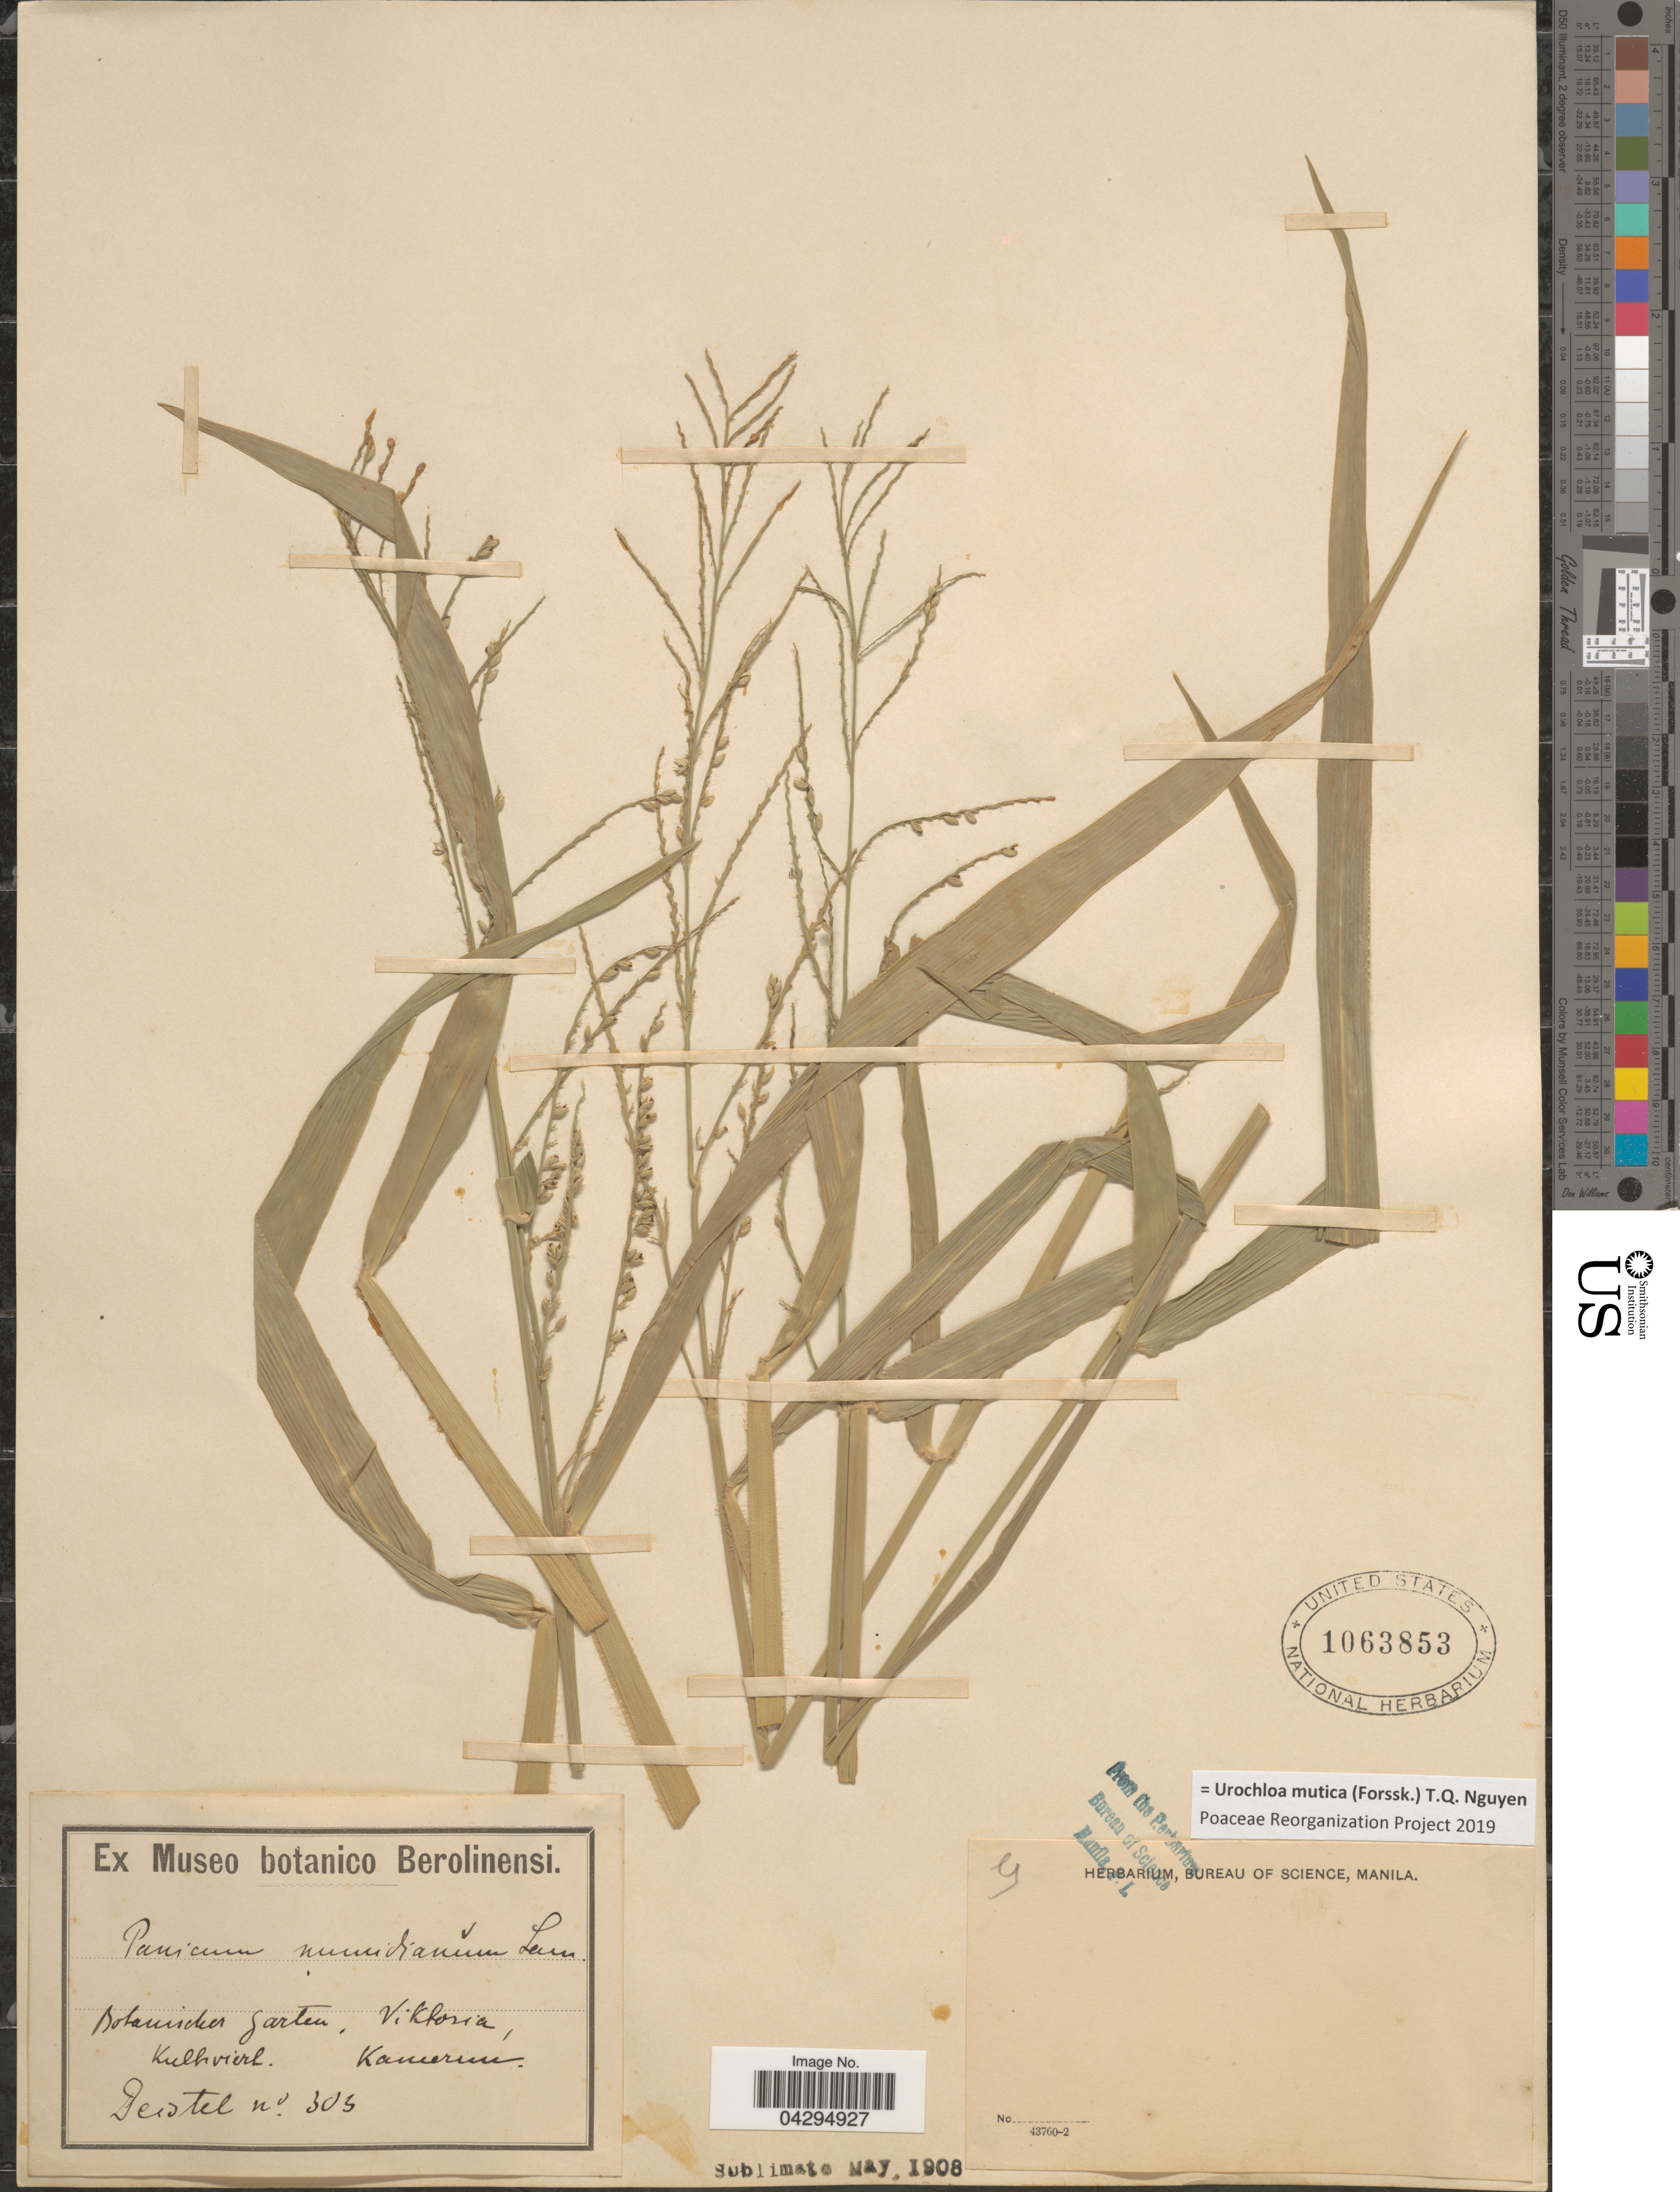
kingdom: Plantae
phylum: Tracheophyta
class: Liliopsida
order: Poales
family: Poaceae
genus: Urochloa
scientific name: Urochloa mutica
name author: (Forssk.) T.Q. Nguyen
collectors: -. Deistel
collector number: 303*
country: Cameroon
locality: Botanischer Garten, Viktoria, Kultiviert. Kamerun.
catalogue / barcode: US 1063853